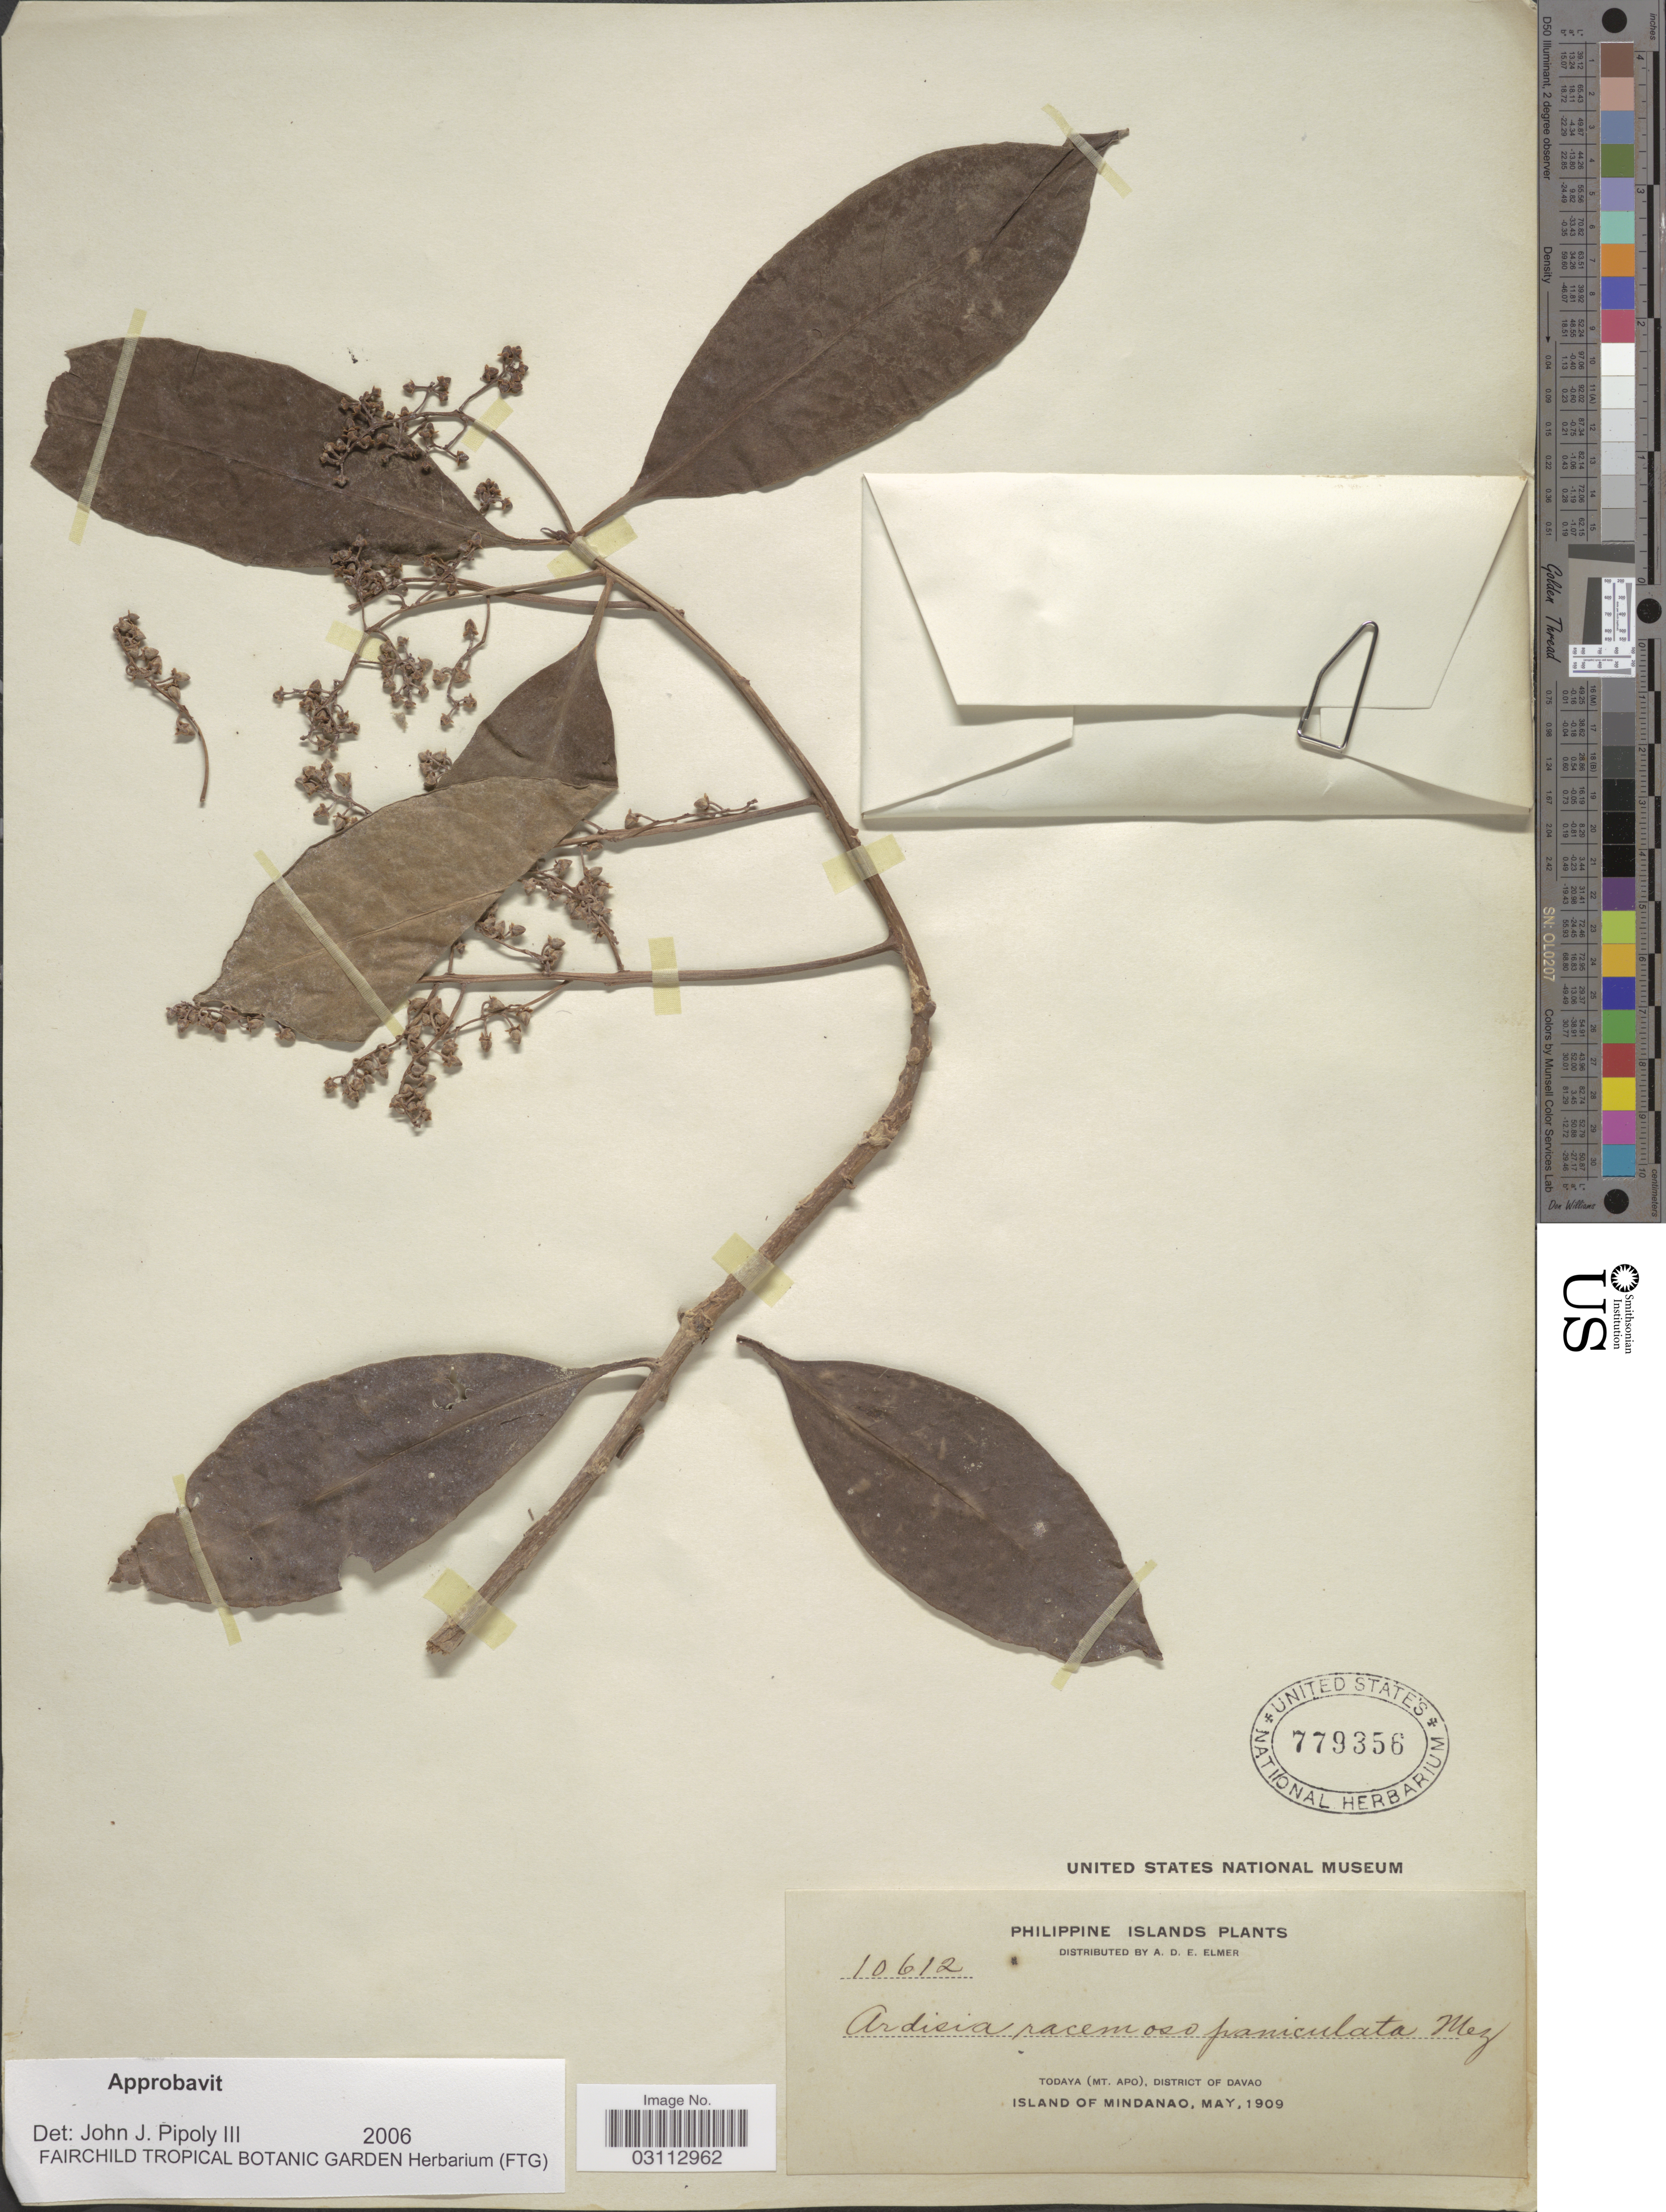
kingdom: Plantae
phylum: Tracheophyta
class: Magnoliopsida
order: Ericales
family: Primulaceae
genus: Ardisia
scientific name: Ardisia racemosopaniculata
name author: Mez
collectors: A. D. E. Elmer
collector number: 10612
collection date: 1909-05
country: Philippines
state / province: Davao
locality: Todaya (Mt. Apo), District of Davao. Island of Mindanao.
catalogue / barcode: US 779356